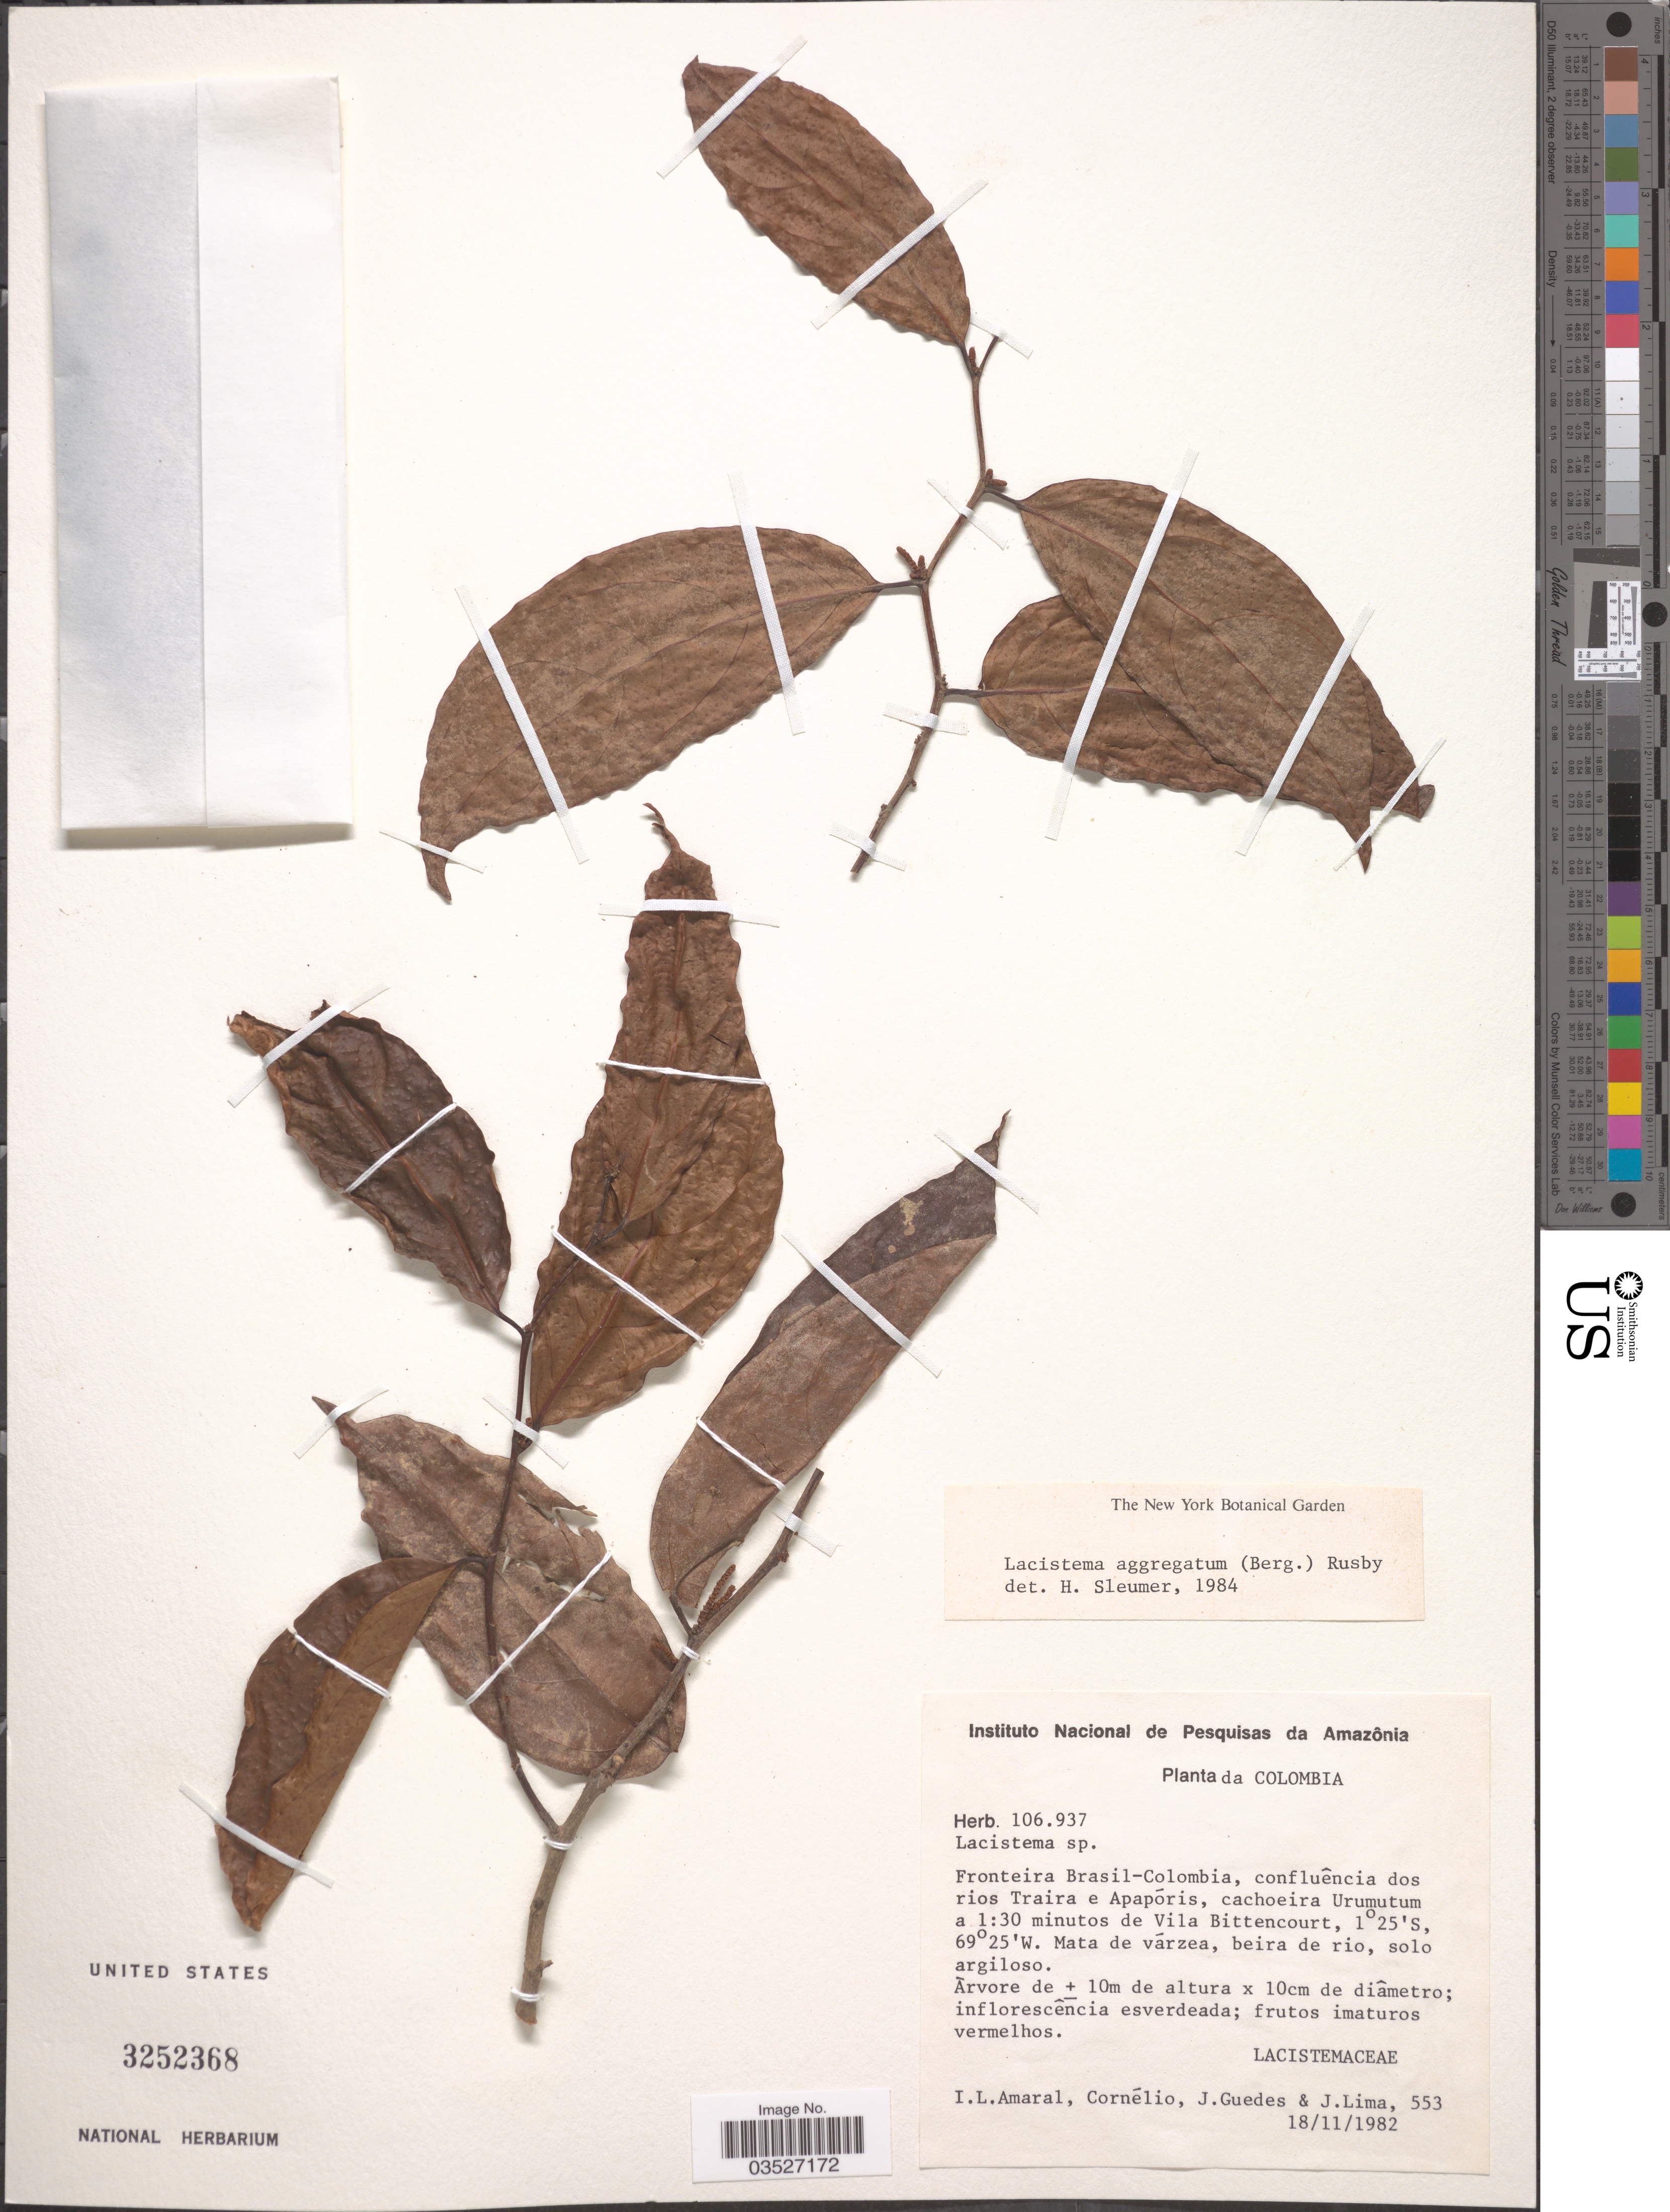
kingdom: Plantae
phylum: Tracheophyta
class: Magnoliopsida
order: Malpighiales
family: Lacistemataceae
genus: Lacistema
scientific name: Lacistema aggregatum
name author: (P.J. Bergius) Rusby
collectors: I. L. Amaral, -- Cornélio, J. Guedes & J. Lima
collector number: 553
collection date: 1982-11-18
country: Colombia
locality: Fronteira Brasil-Colombia, confluência dos rios Traira e Apapóris, cachoeira Urumutum a 1:30 minutos de Vila Bittencourt.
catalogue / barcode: US 3252368